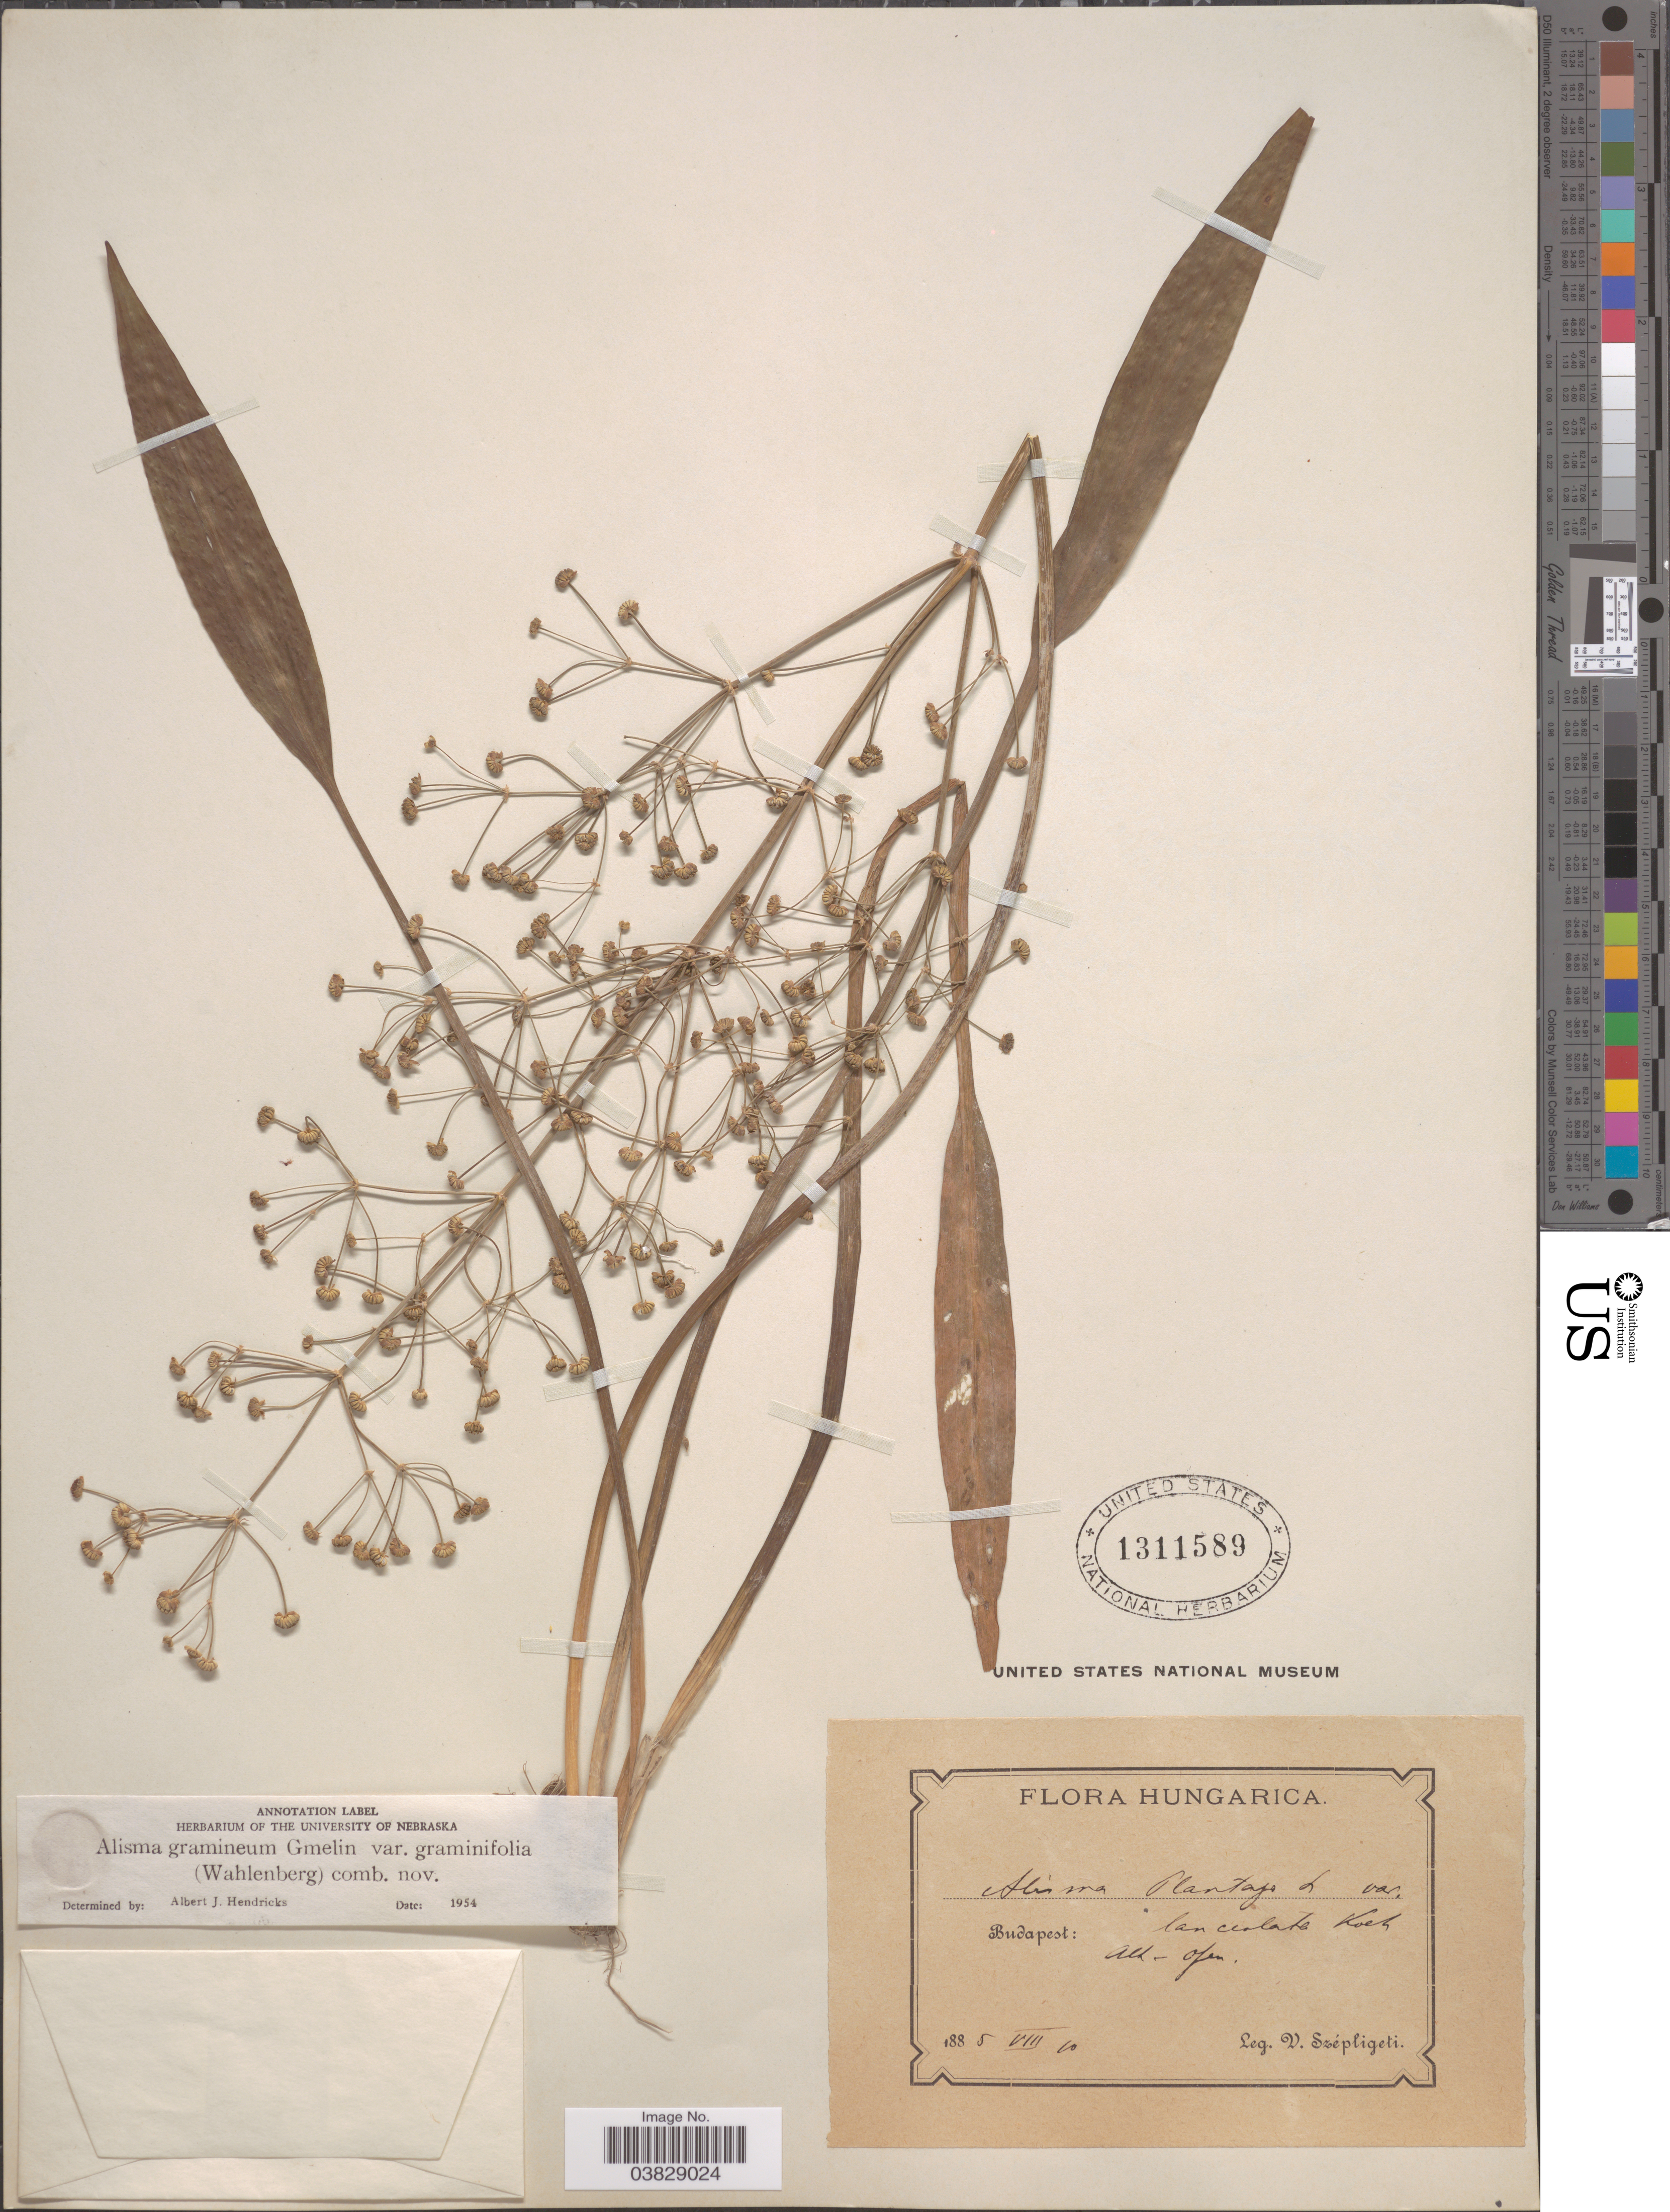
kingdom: Plantae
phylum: Tracheophyta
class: Liliopsida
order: Alismatales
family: Alismataceae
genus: Alisma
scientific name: Alisma gramineum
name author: Lej.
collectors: W. Szépligeti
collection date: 1885-08-10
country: Hungary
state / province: Budapest, Capital District of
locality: Budapest.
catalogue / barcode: US 1311589